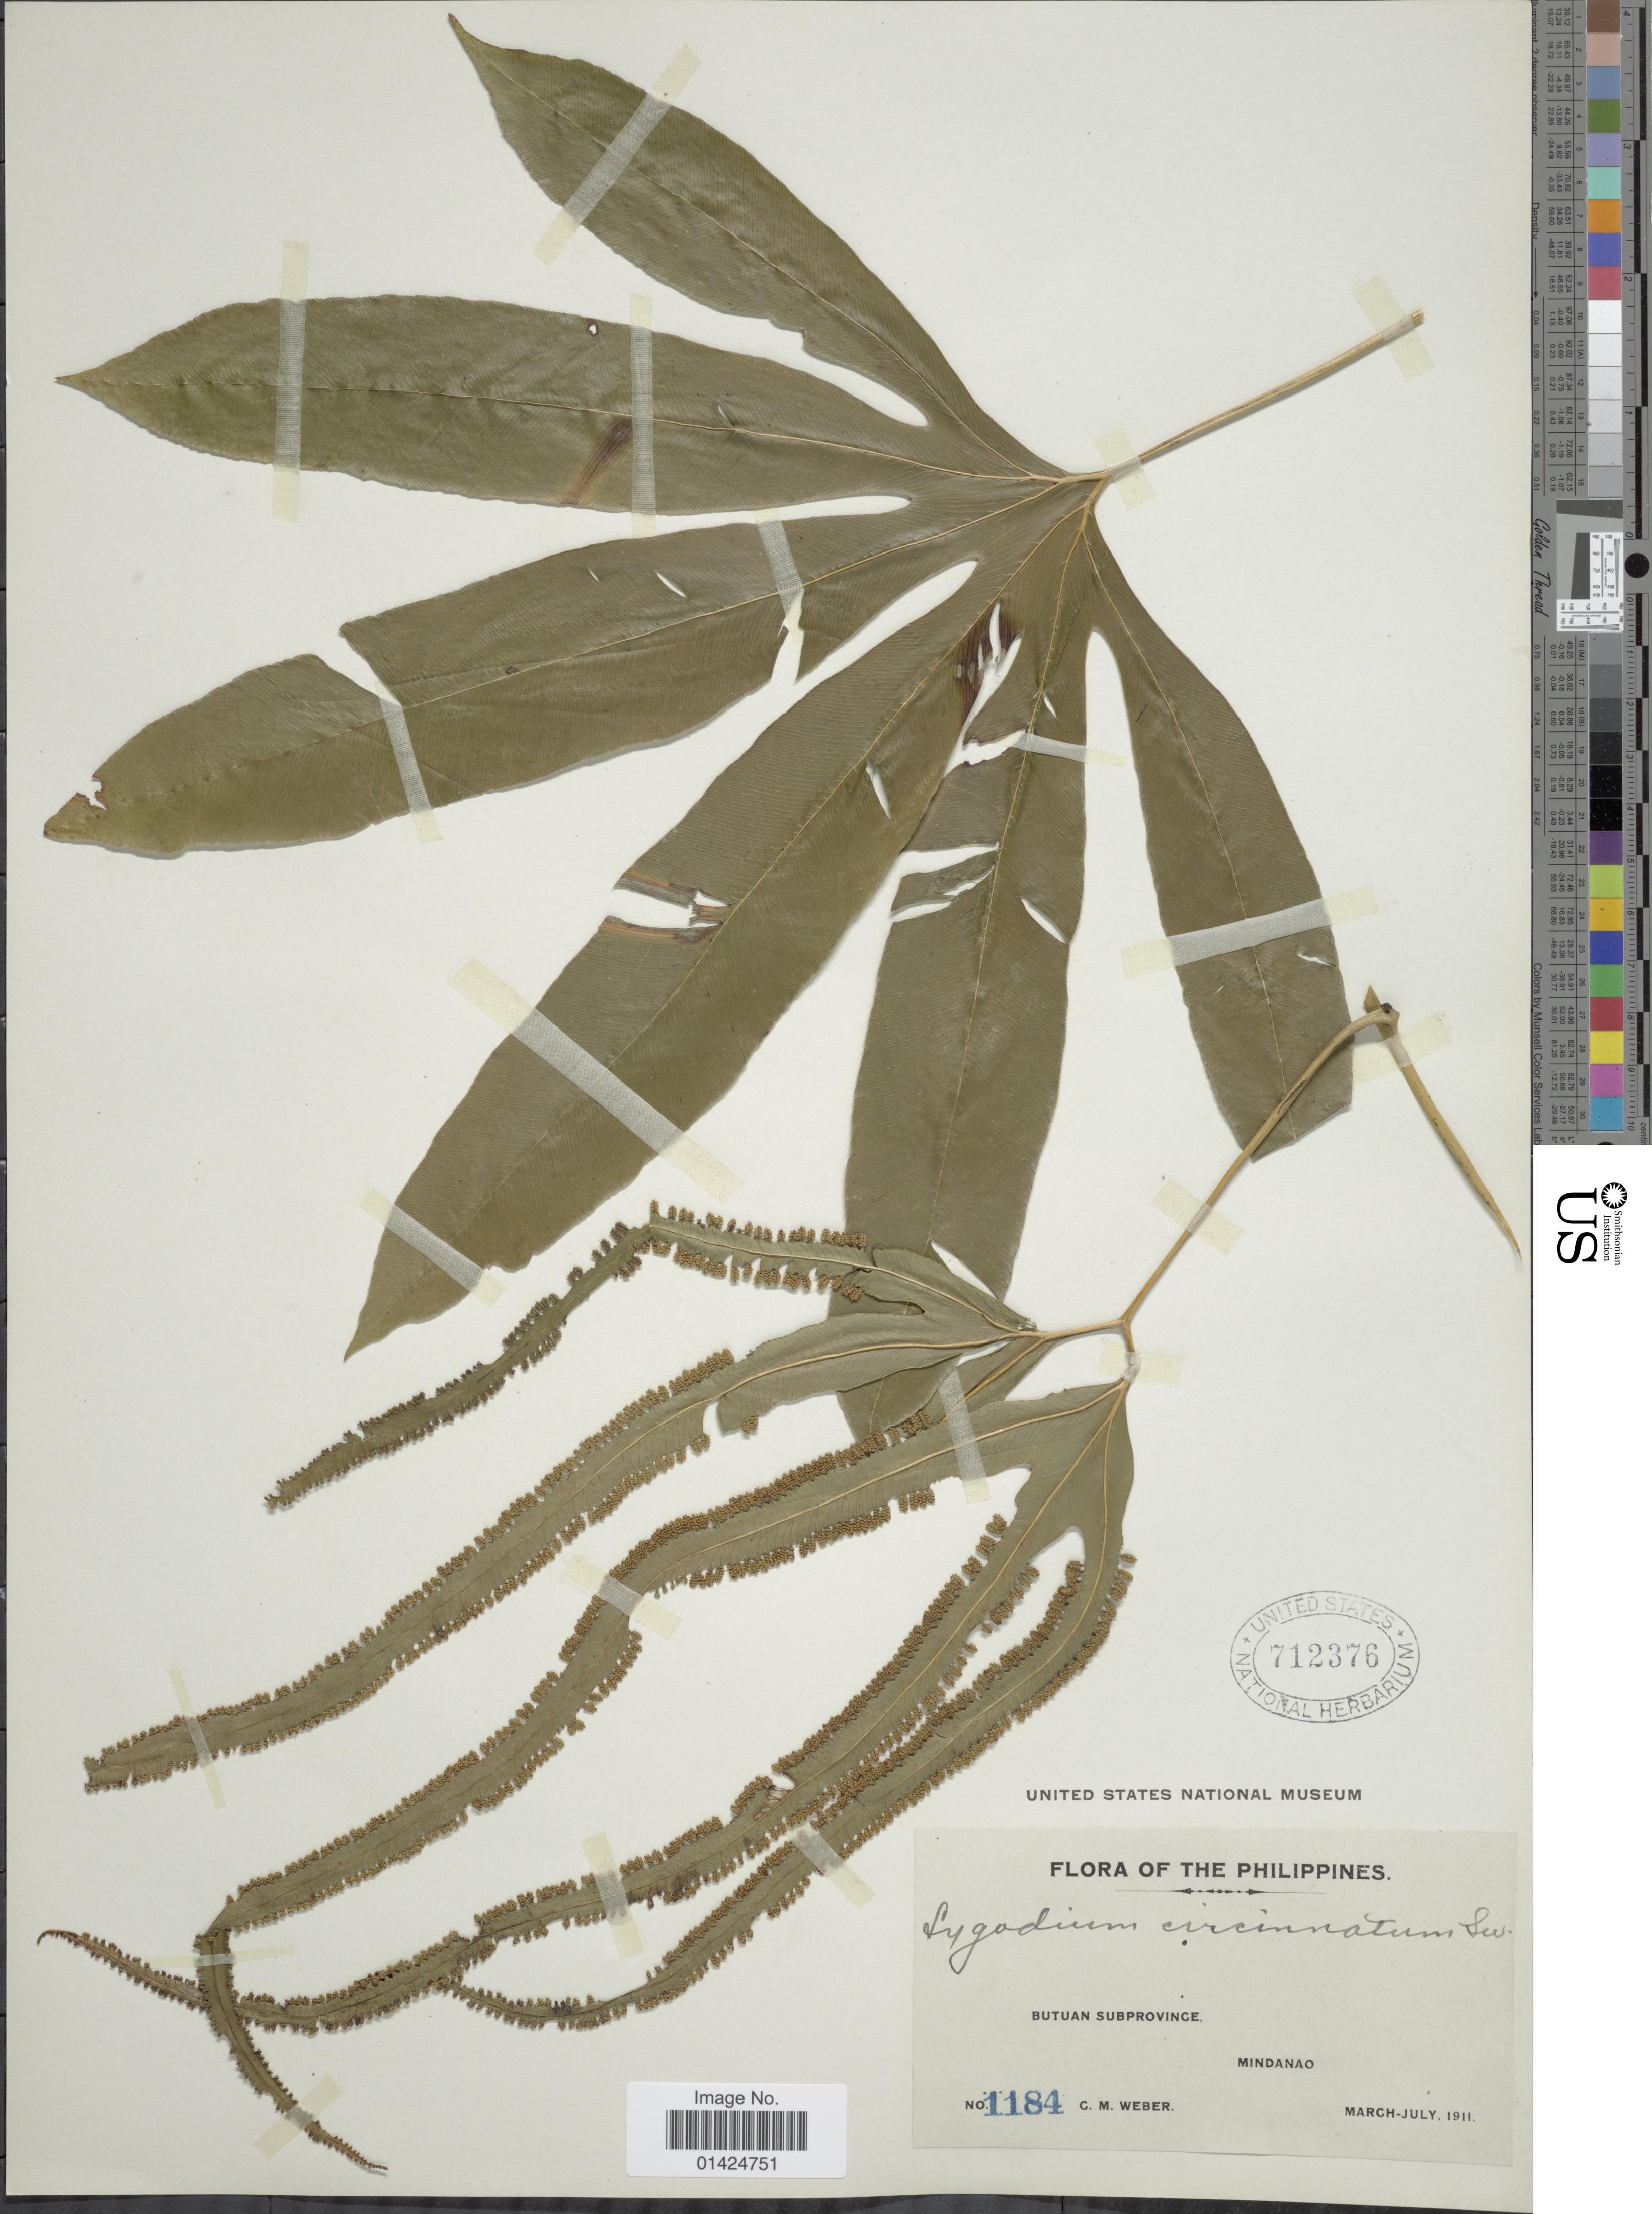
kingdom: Plantae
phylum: Tracheophyta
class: Polypodiopsida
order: Schizaeales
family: Lygodiaceae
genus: Lygodium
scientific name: Lygodium circinnatum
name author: (Burm. f.) Sw.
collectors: C. M. Weber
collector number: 1184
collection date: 1911-03/1911-07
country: Philippines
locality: Butuan Subprovince,Mindanao.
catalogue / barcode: US 712376